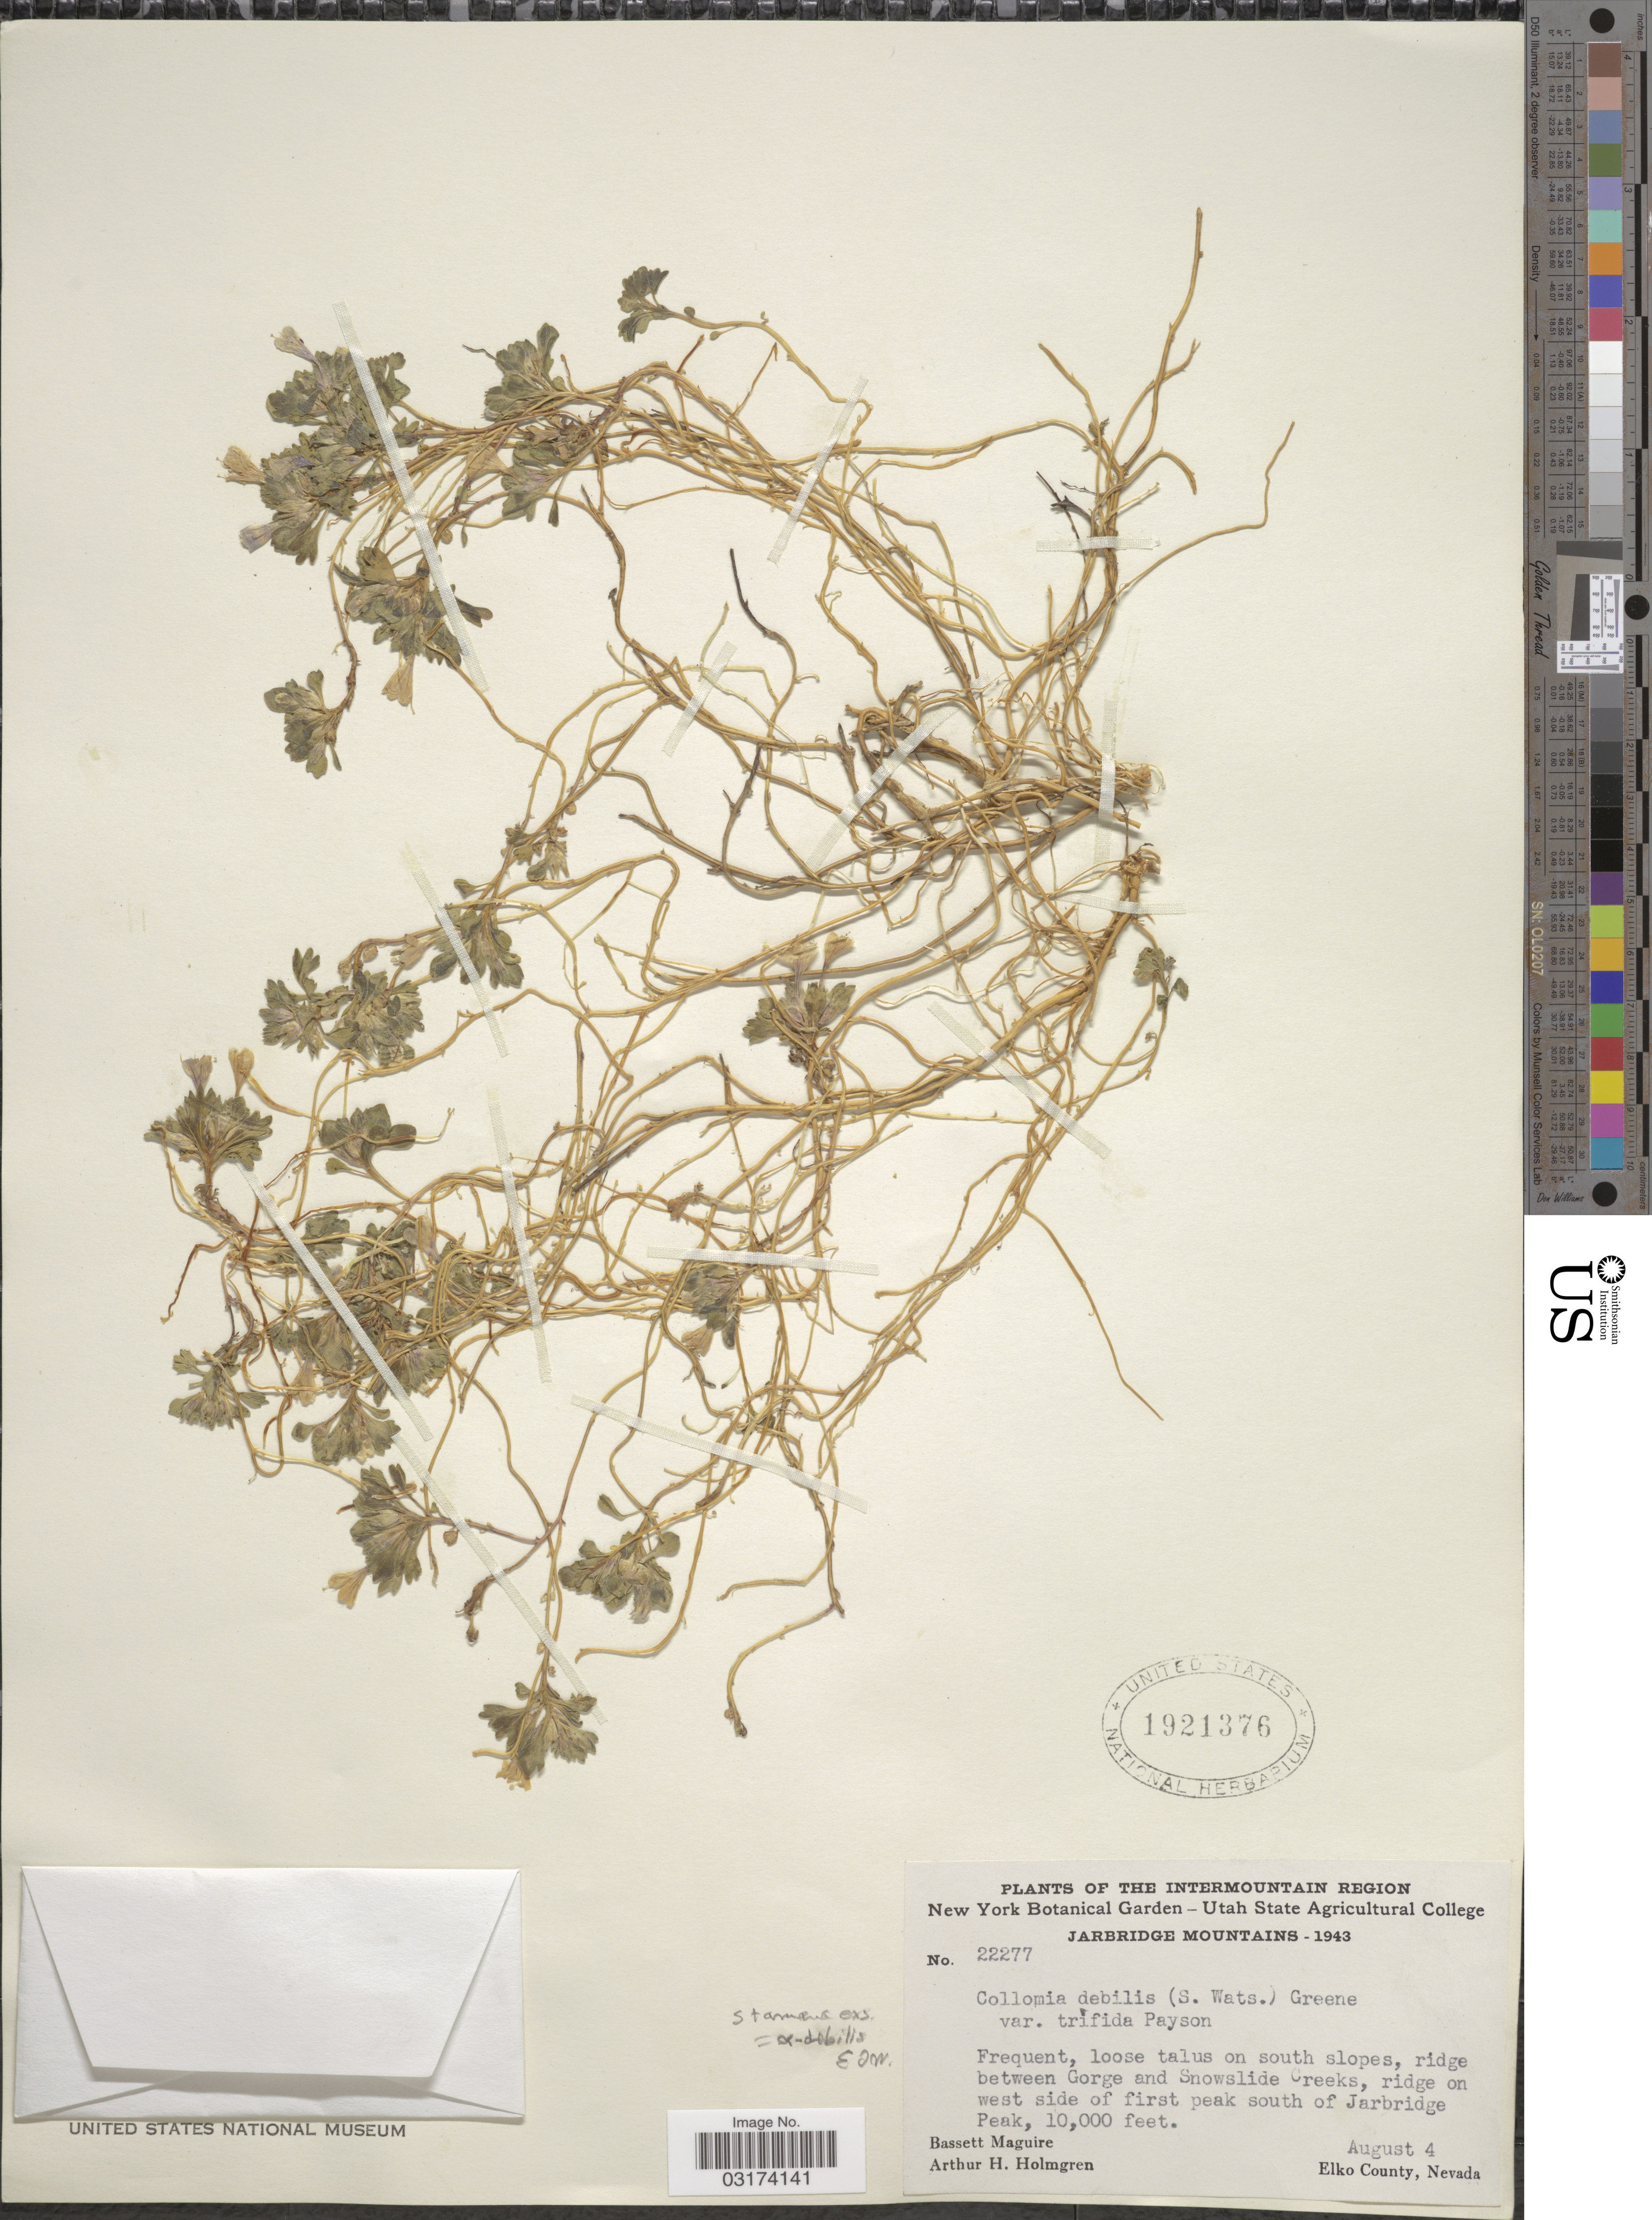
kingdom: Plantae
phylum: Tracheophyta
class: Magnoliopsida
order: Ericales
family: Polemoniaceae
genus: Collomia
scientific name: Collomia debilis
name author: (S. Watson) Greene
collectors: B. Maguire & A. H. Holmgren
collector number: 22277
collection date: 1943-08-04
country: United States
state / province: Nevada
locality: Intermountain Region. Jarbridge Mountains. Frequent, loose talus on south slopes, ridge between Gorge and Snowslide Creeks, ridge on west side of first peak south of Jarbridge Peak. Elko County [unsure placement], Nevada.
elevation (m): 3048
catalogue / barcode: US 1921376